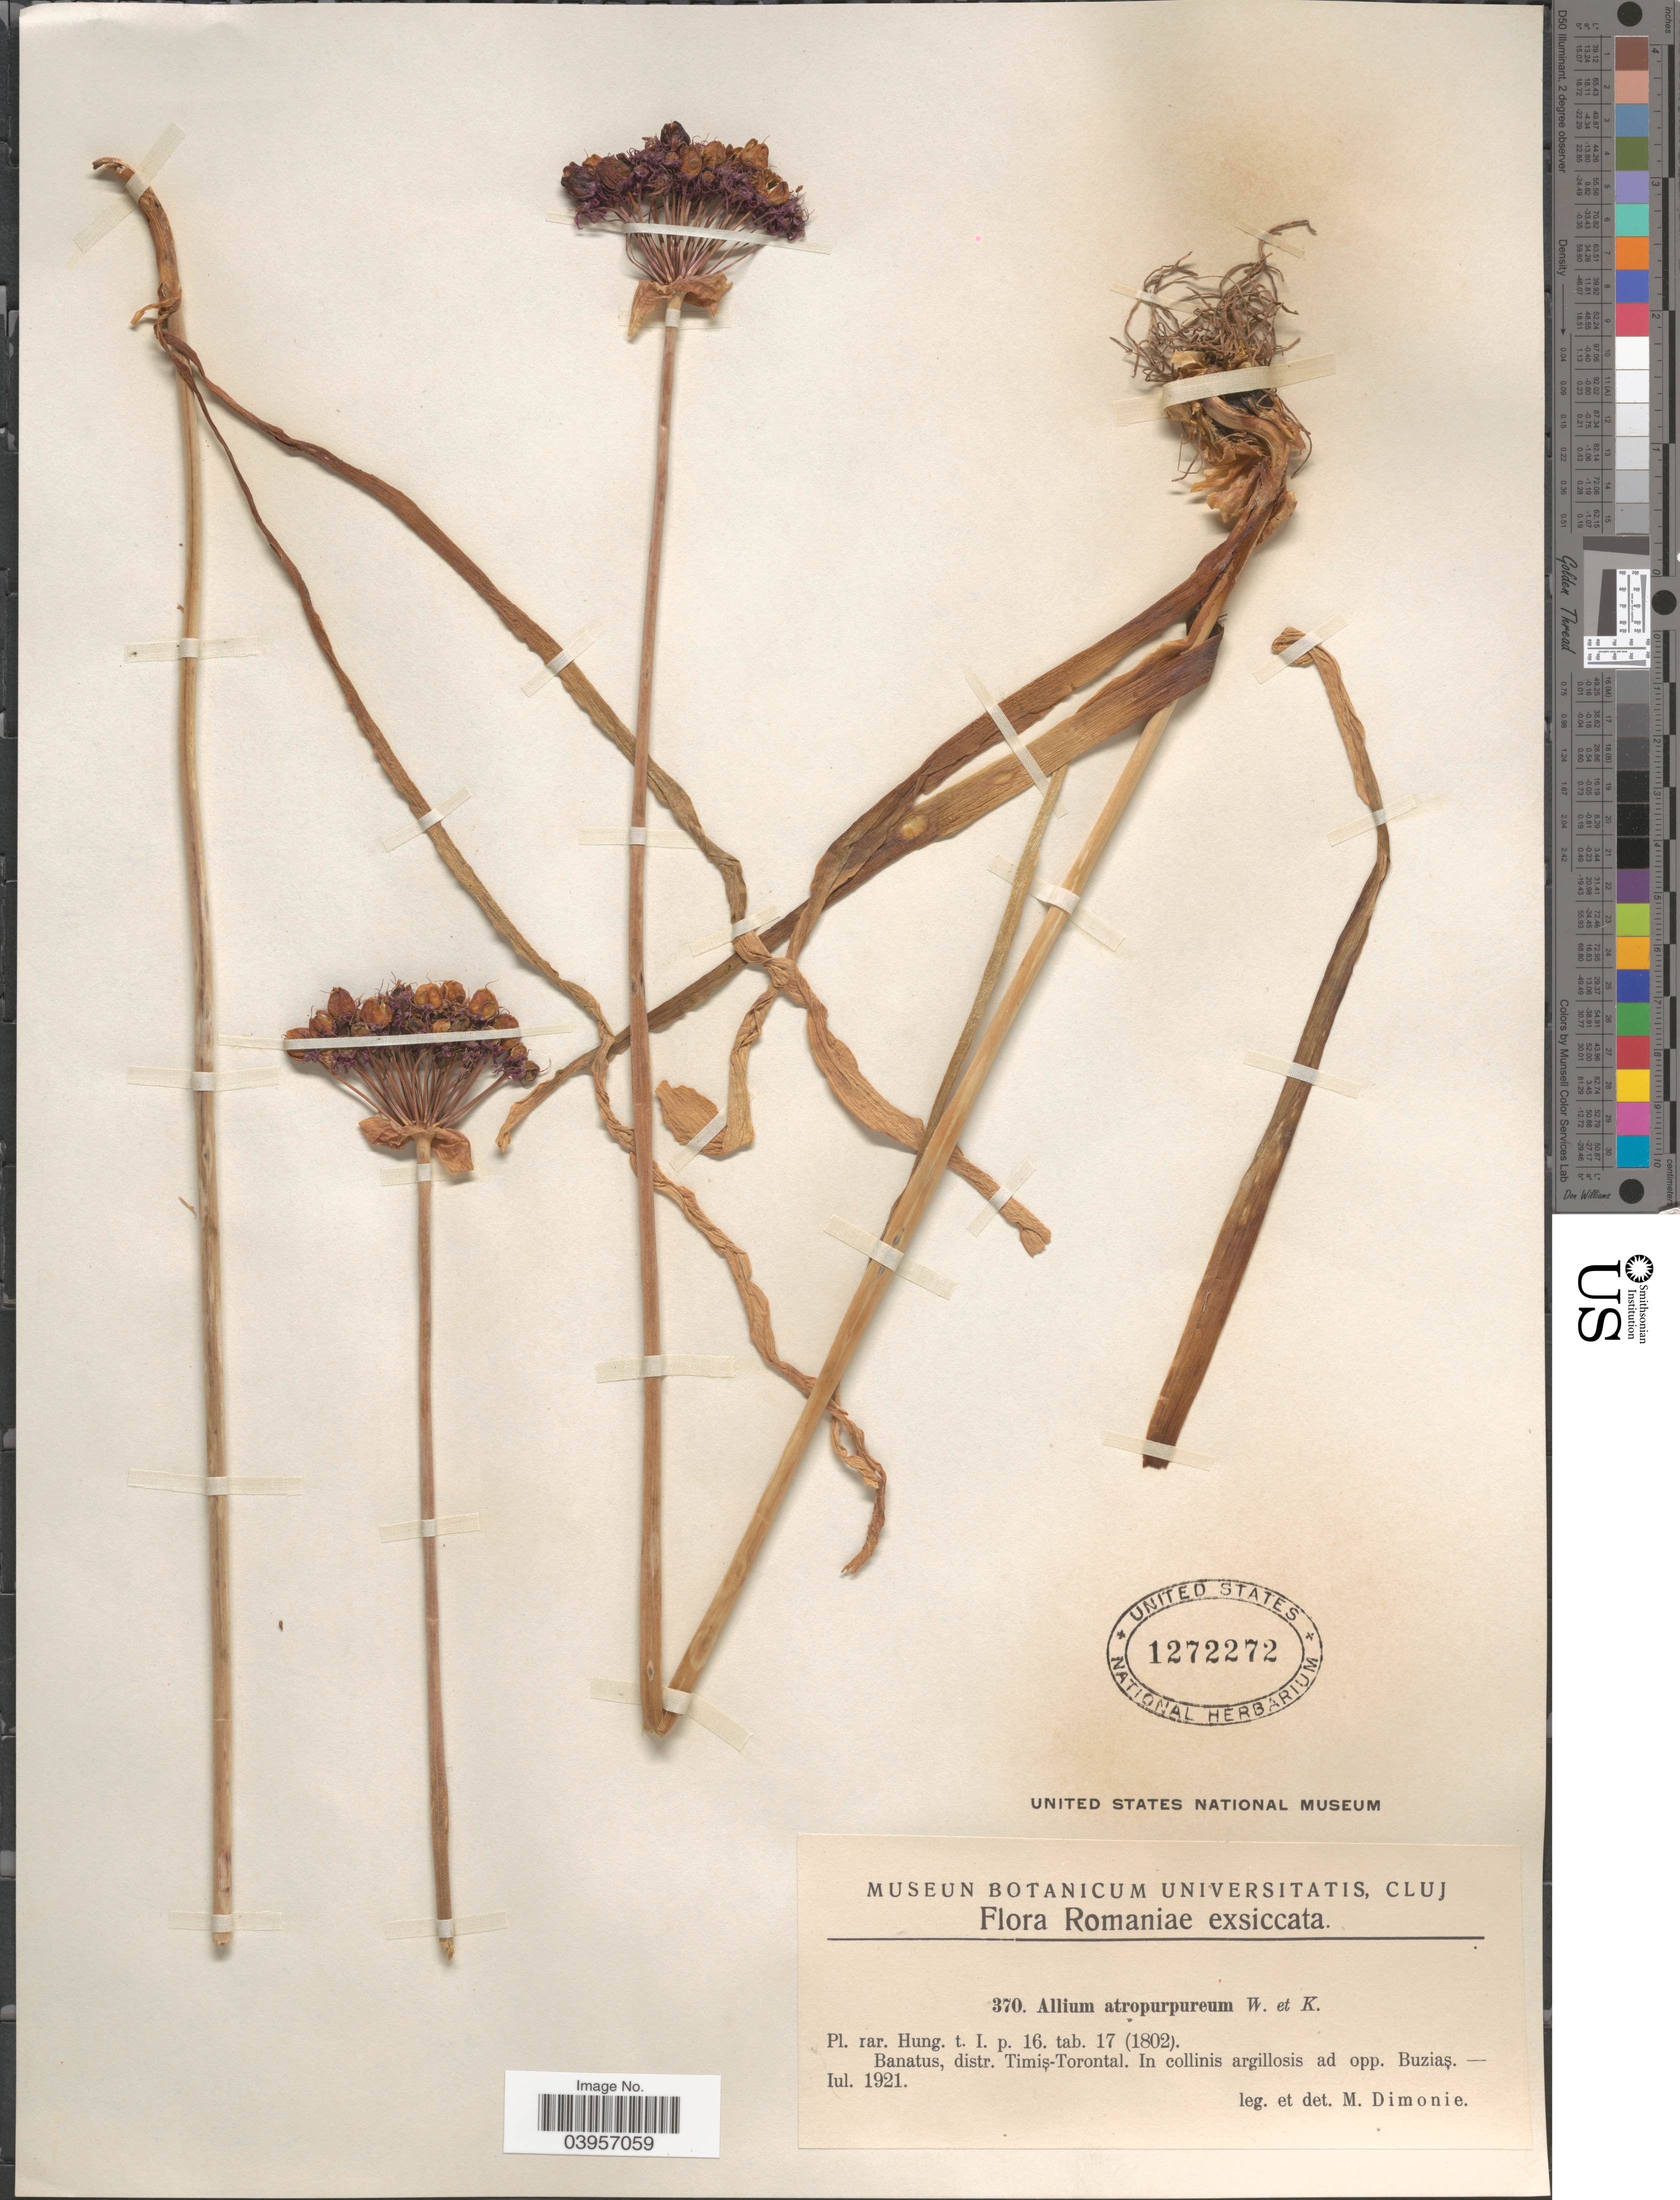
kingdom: Plantae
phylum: Tracheophyta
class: Liliopsida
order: Asparagales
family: Amaryllidaceae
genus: Allium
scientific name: Allium atropurpureum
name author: Waldst. & Kit.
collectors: M. Dimonie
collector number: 370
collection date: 1921-07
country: Romania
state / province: Timis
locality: Romaniae. Banatus, distr. Timiş-Torontal. In collinis argillosis ad opp. Buziaş.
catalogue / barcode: US 1272272